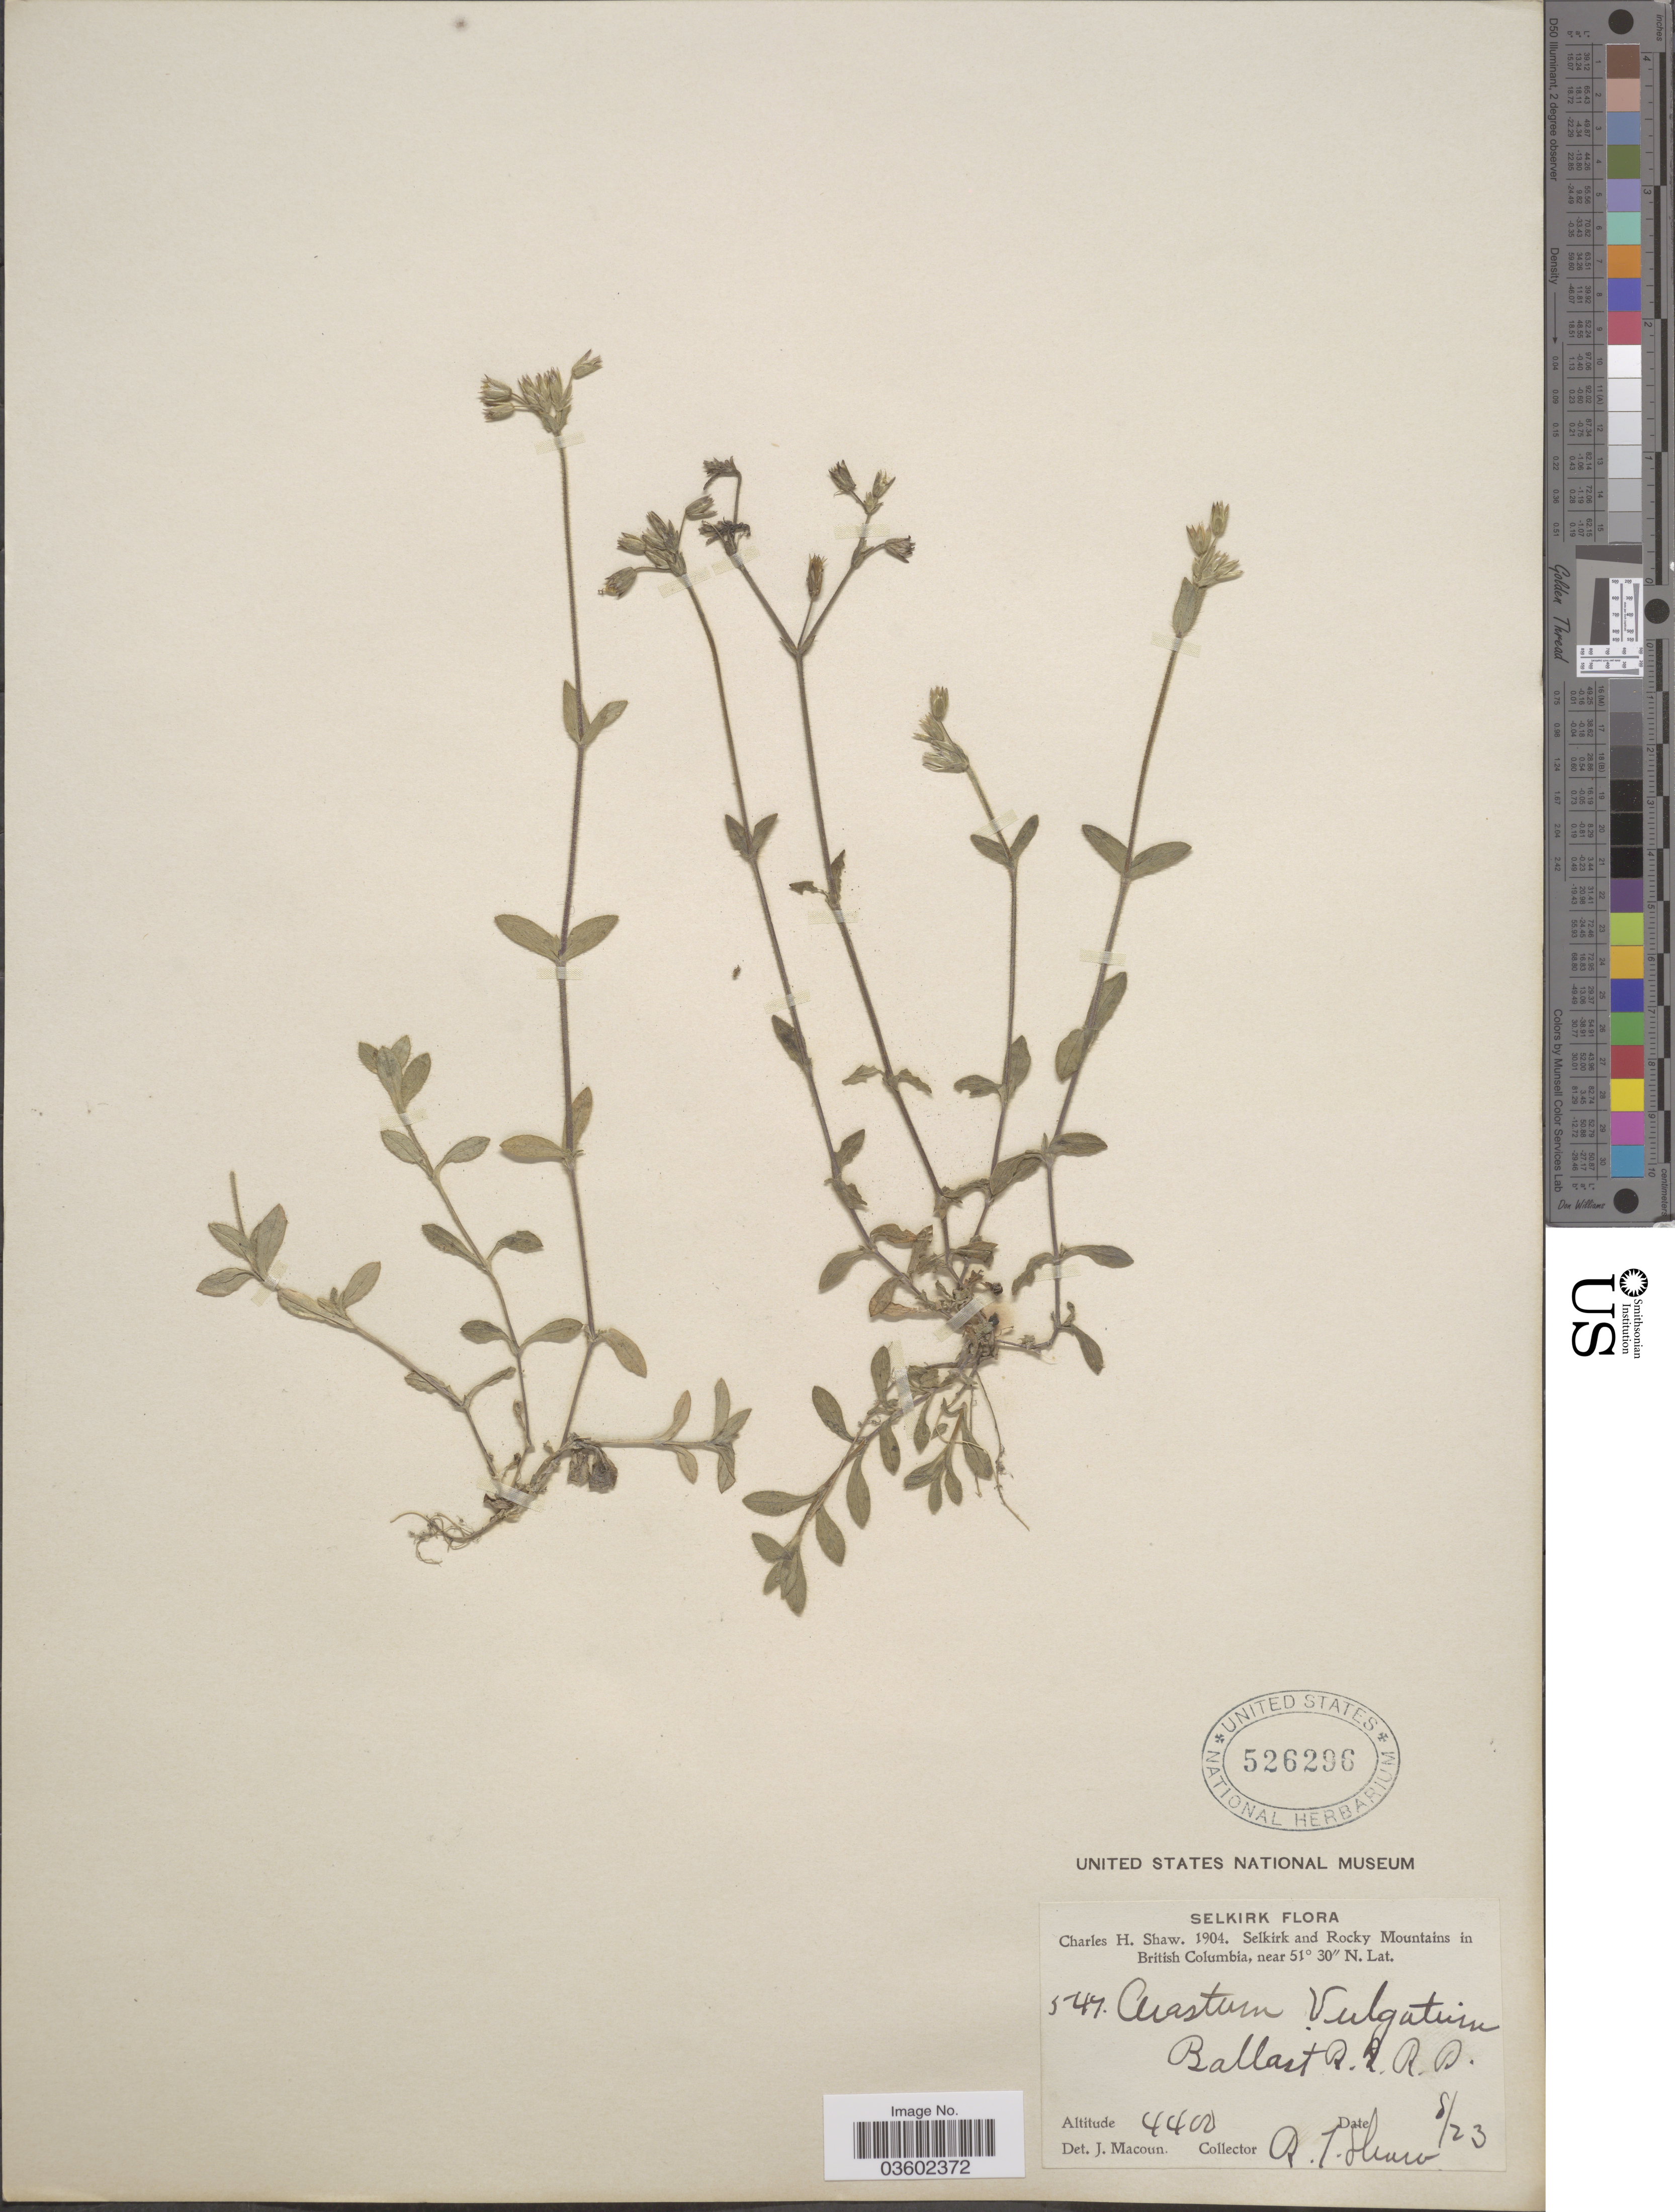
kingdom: Plantae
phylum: Tracheophyta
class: Magnoliopsida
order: Caryophyllales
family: Caryophyllaceae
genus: Cerastium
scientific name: Cerastium vulgatum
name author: L.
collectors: R. T. Shaw & C. Shaw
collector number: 547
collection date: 1904-08-23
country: Canada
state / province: British Columbia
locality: Selkirk. Selkirk and Rocky Mountains. Ballast R.R.R.D.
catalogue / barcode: US 526296